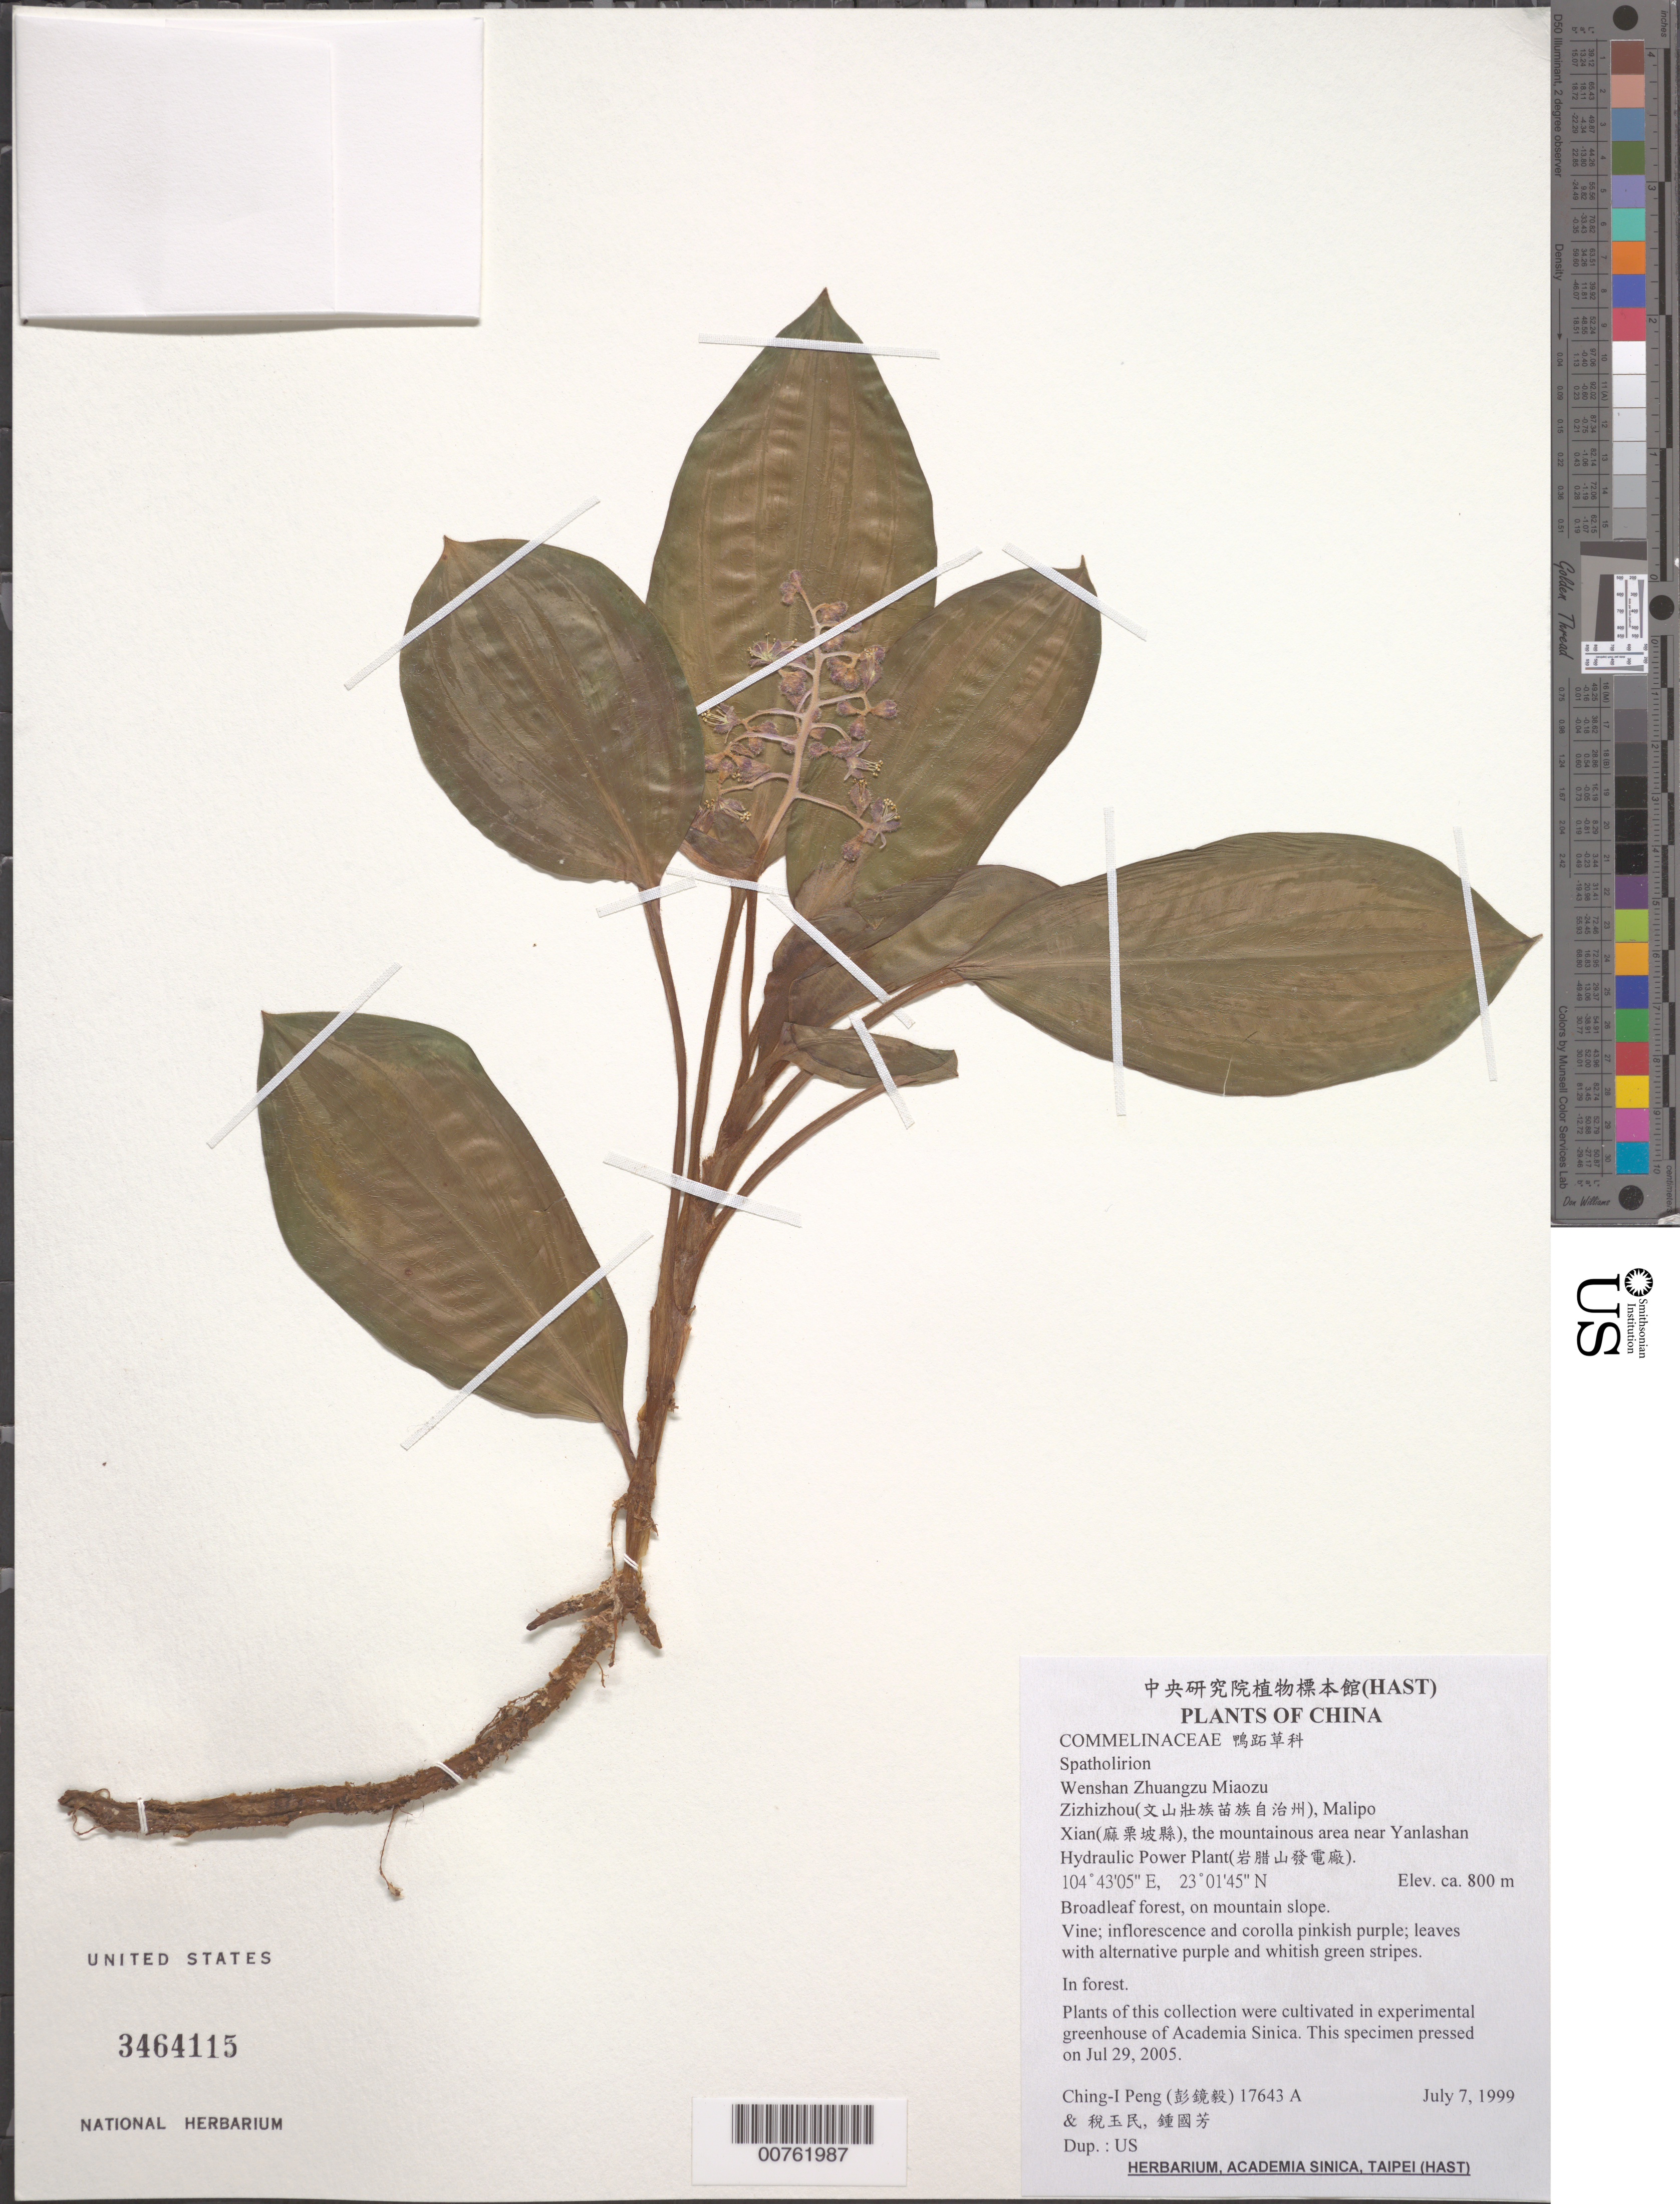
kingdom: Plantae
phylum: Tracheophyta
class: Liliopsida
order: Commelinales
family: Commelinaceae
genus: Spatholirion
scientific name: Spatholirion sp.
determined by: Faden, Robert B., (US), Smithsonian Institution - National Museum of Natural History (UNITED STATES)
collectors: C.-I Peng et al.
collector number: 17643A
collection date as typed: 07 Jul 1999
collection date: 1999-07-07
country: China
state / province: Yunnan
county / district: Zizhizhou, Malipo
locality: Xian, the mountainous area near Yanlashan Hydraulic Power Plant.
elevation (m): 800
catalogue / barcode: US 3464115